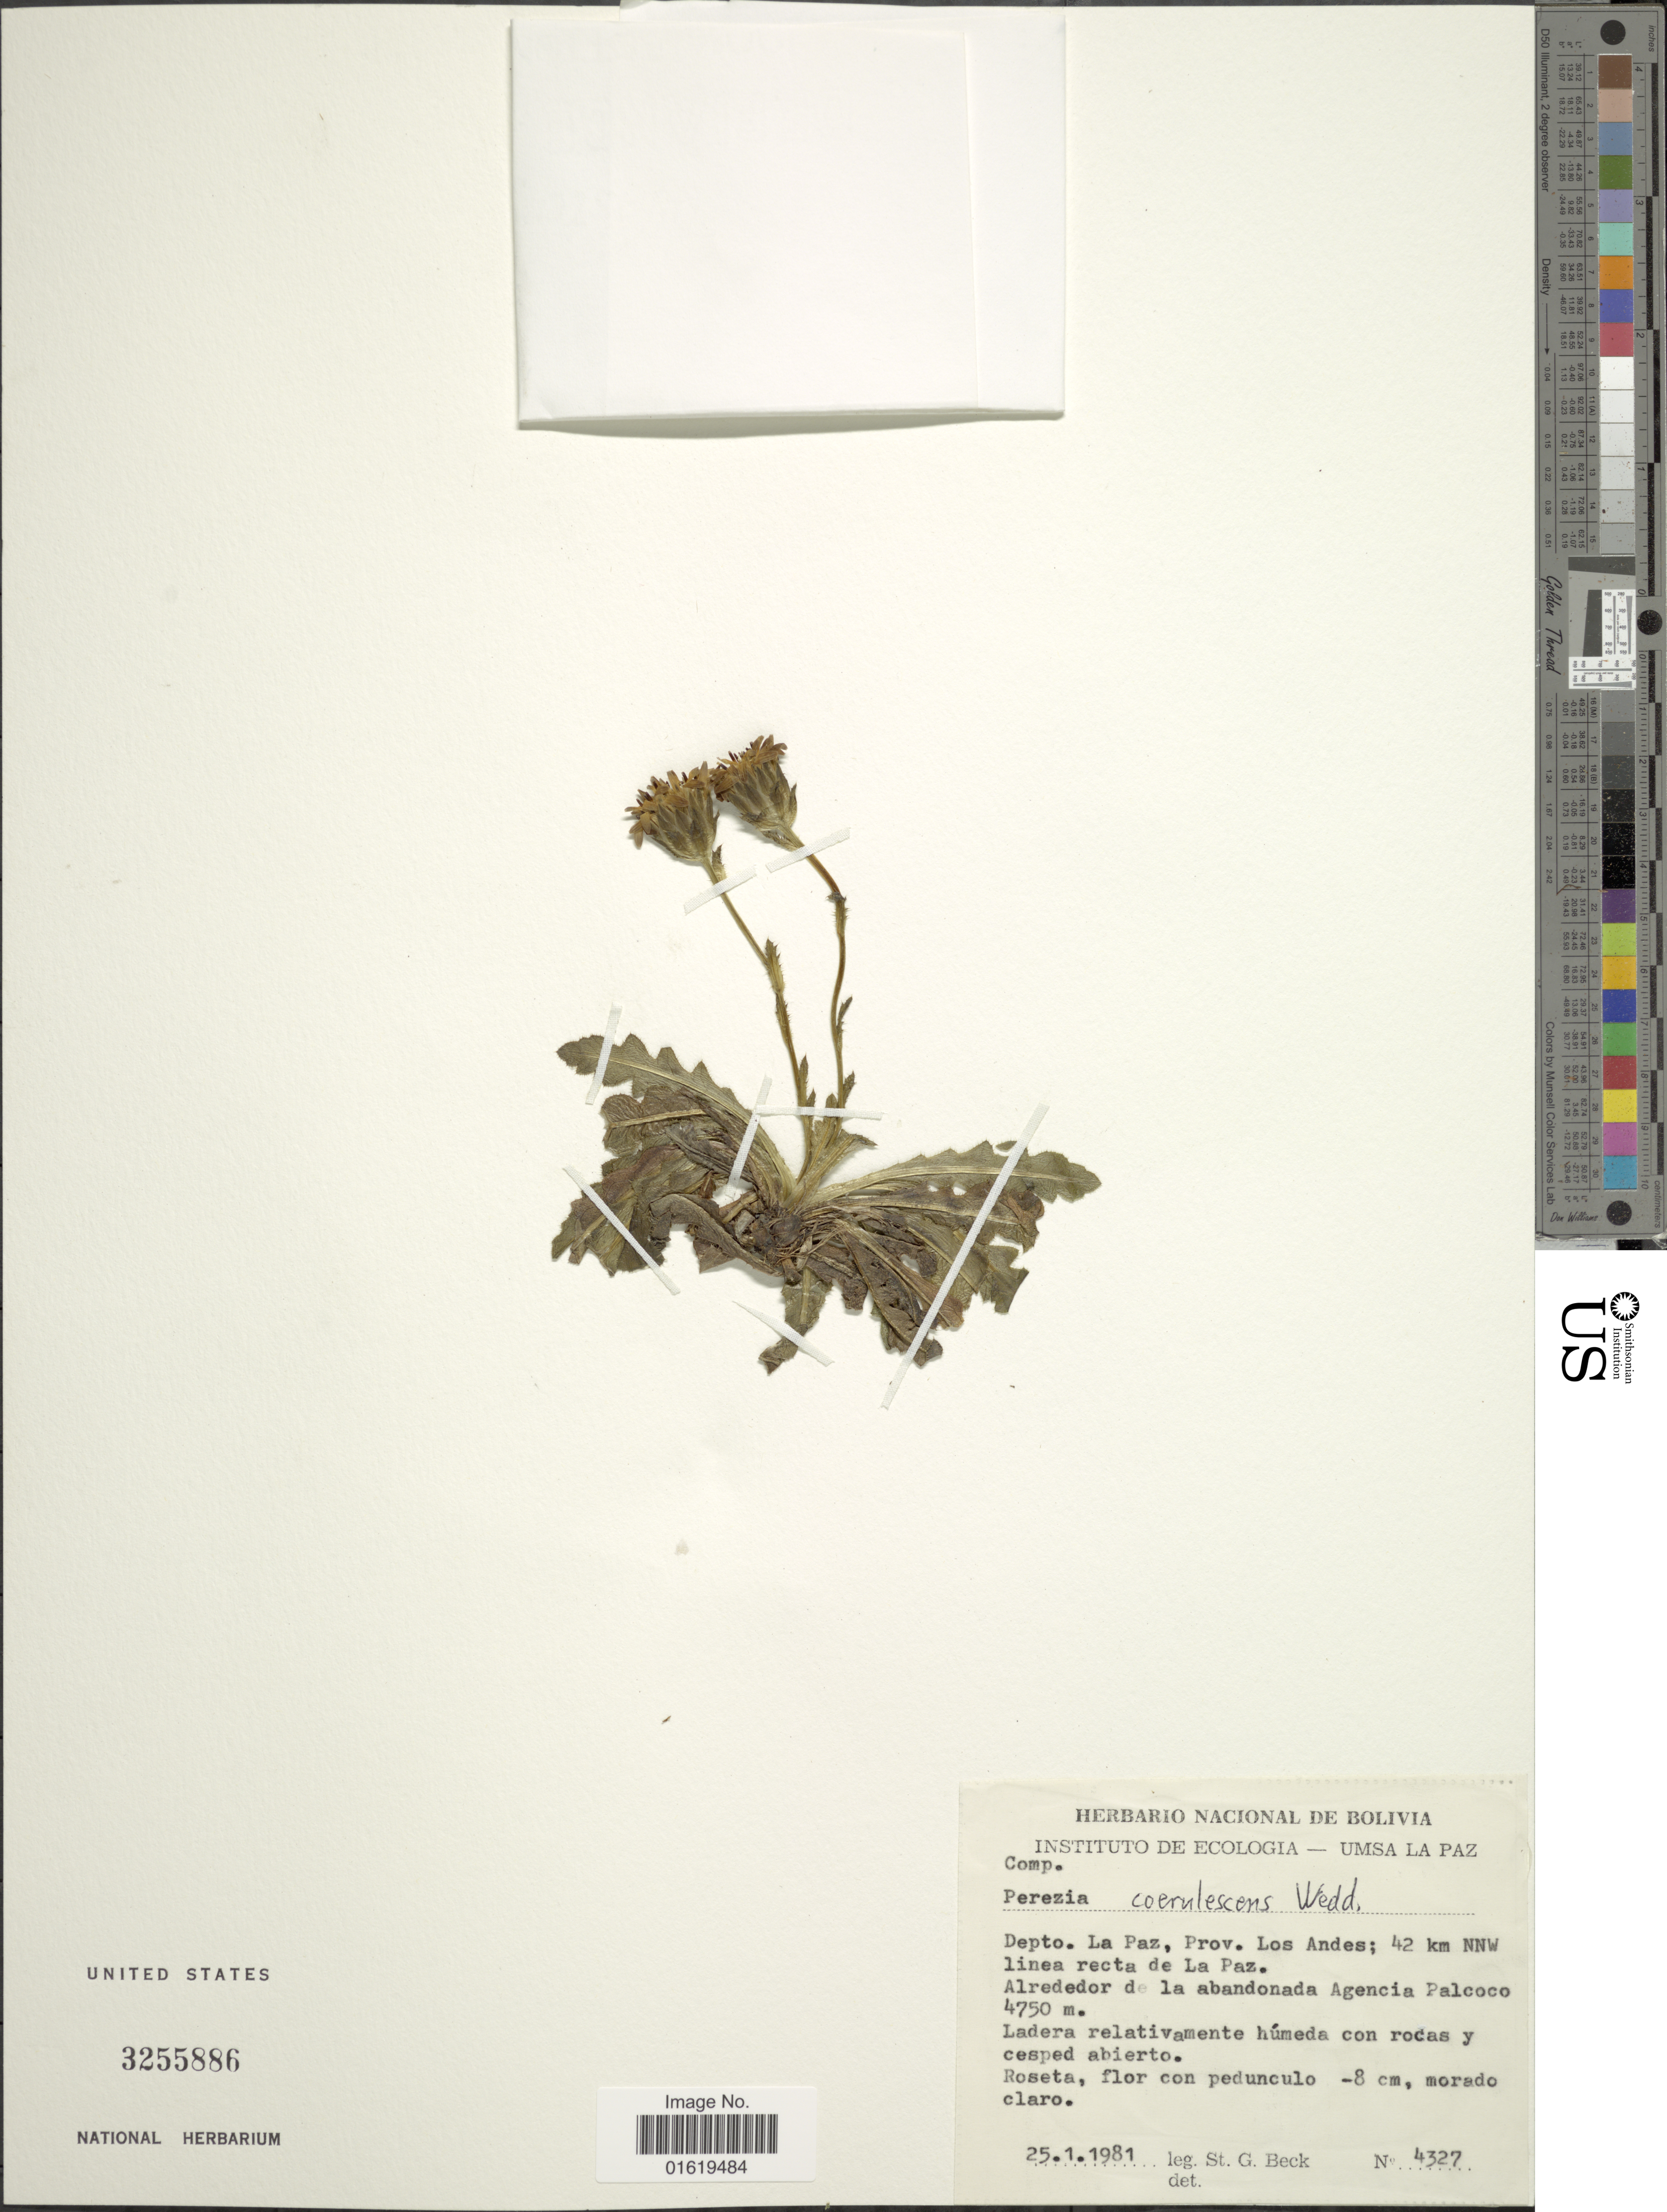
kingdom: Plantae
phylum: Tracheophyta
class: Magnoliopsida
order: Asterales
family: Asteraceae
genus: Perezia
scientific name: Perezia coerulescens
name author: Wedd.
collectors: S. G. Beck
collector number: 4327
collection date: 1981-01-25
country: Bolivia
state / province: La Paz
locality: Depto. La Paz, Prov. Los Andes; 42 km NNW linea recta de La Paz.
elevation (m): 4750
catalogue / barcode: US 3255886